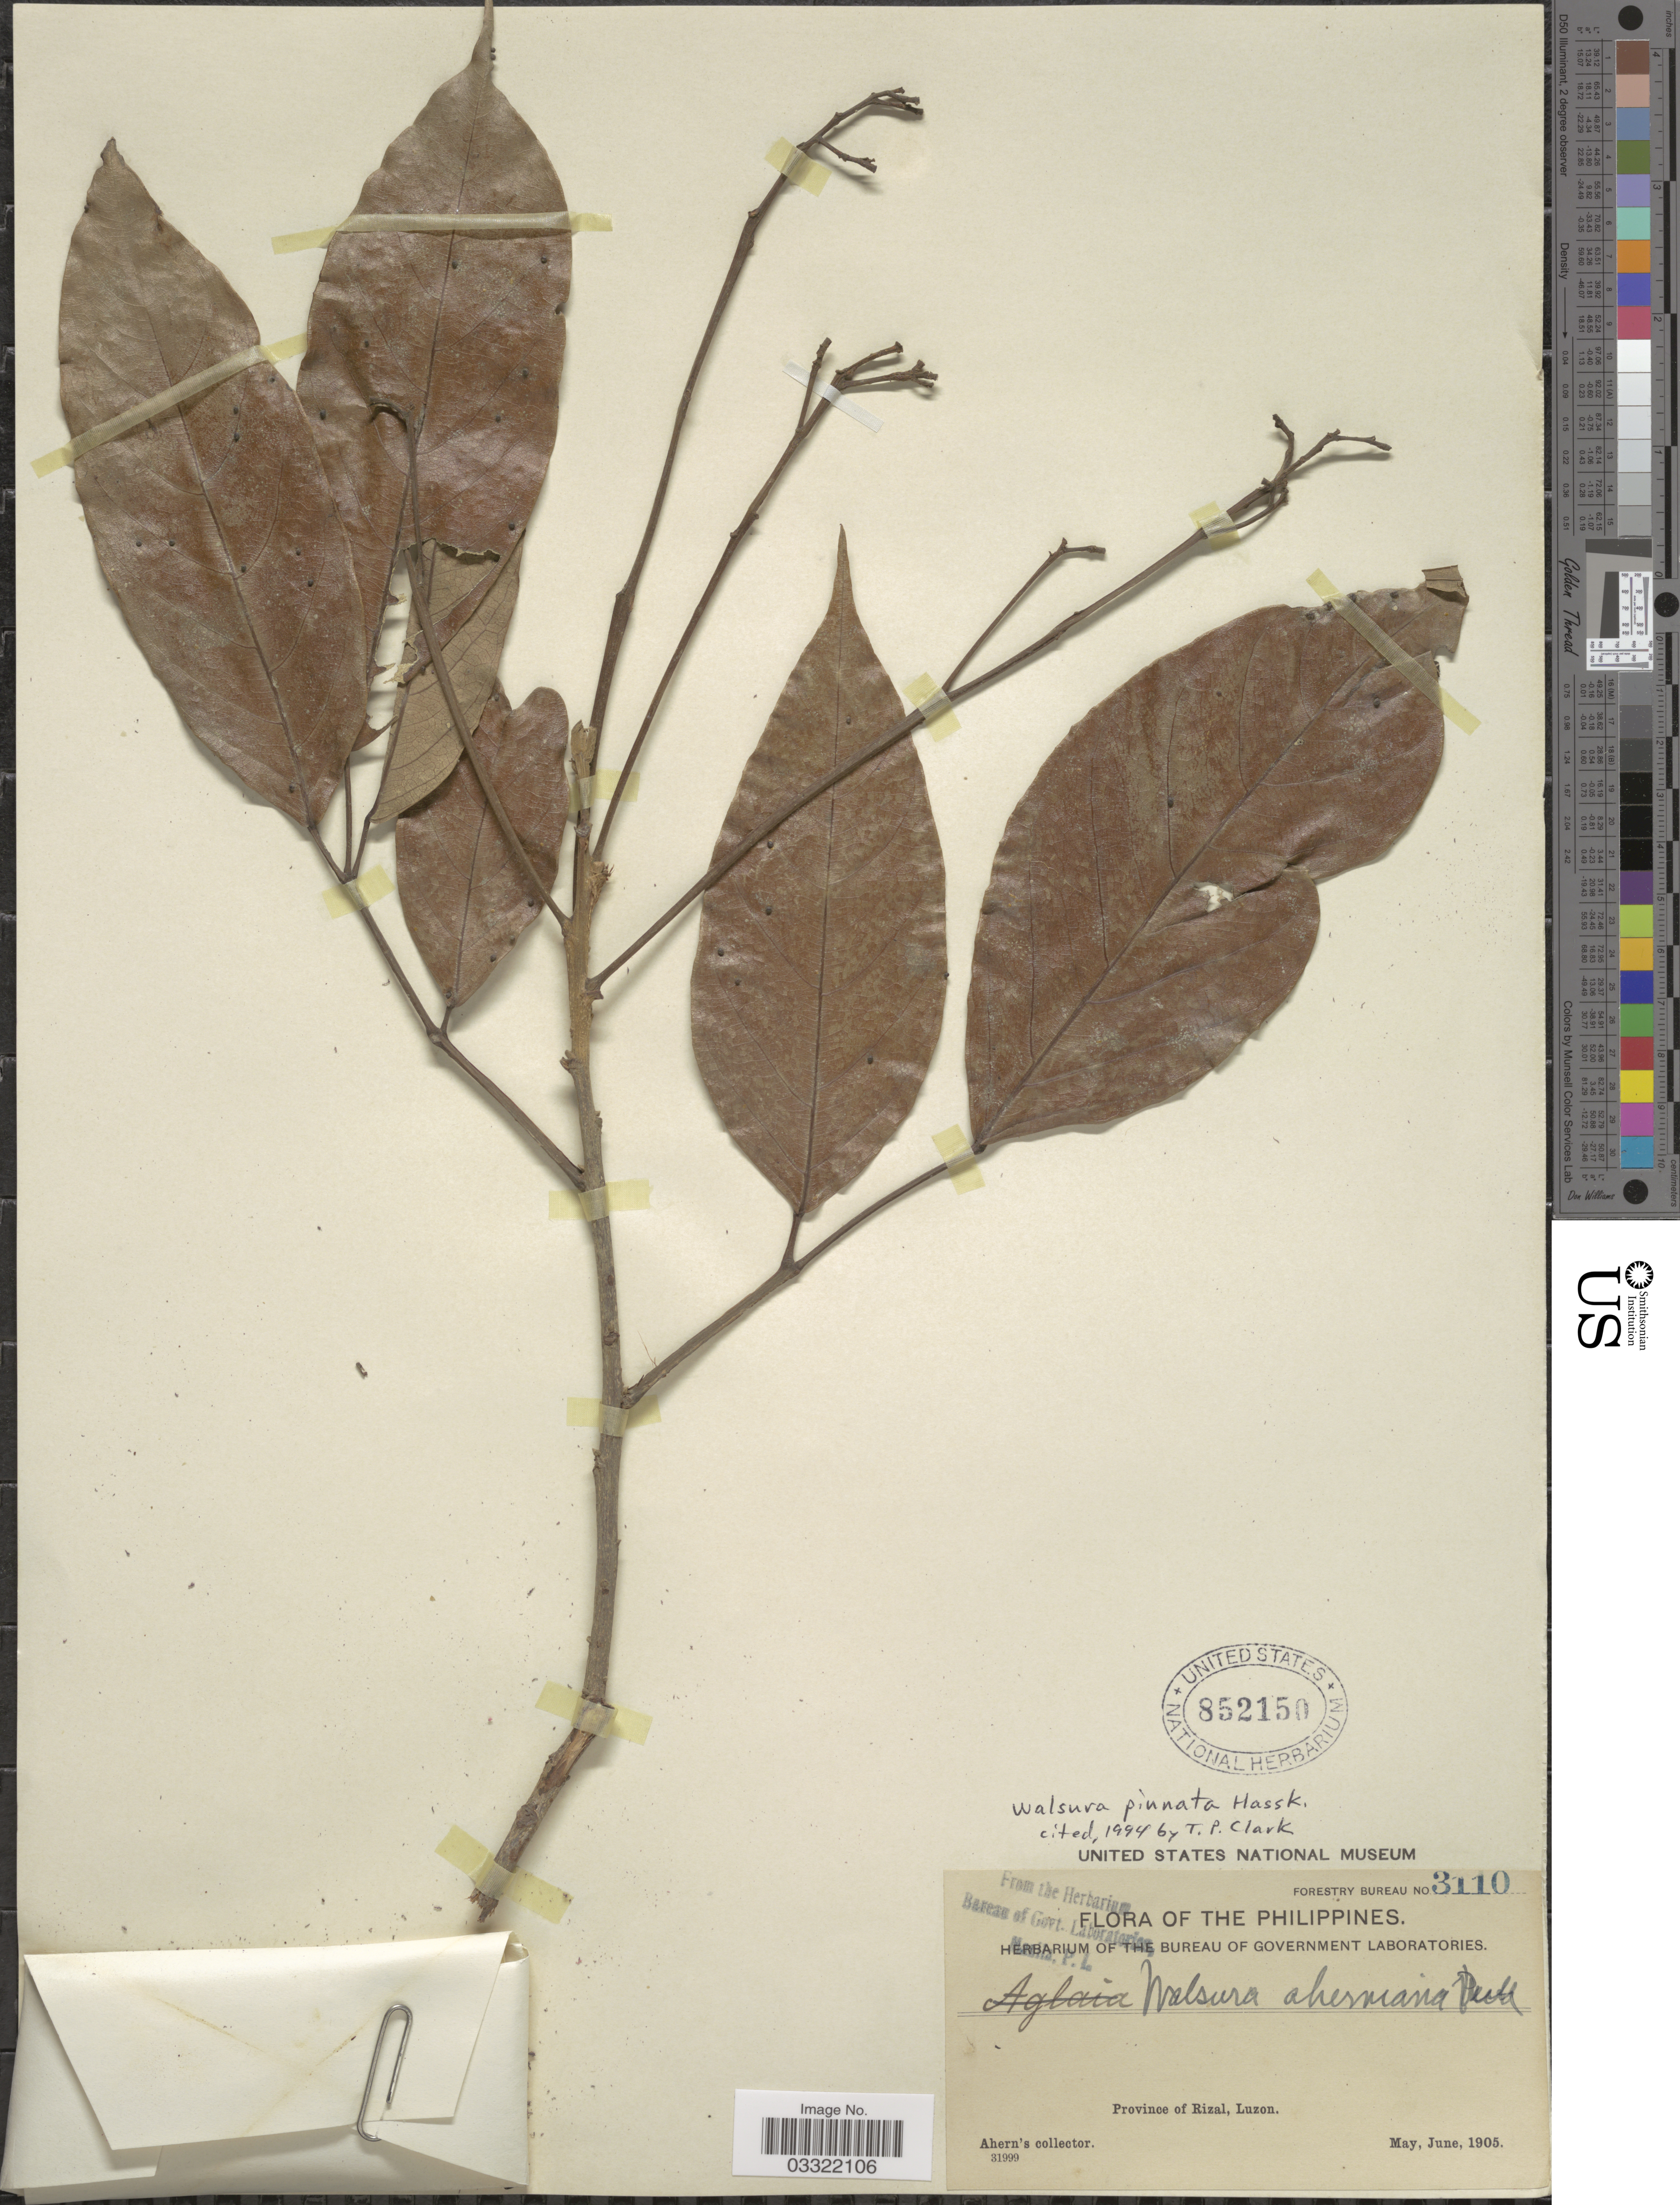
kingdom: Plantae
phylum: Tracheophyta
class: Magnoliopsida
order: Sapindales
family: Meliaceae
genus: Walsura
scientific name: Walsura pinnata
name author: Hassk.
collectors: Ahern's collector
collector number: Forestry Bureau 3110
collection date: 1905-05/1905-06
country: Philippines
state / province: Calabarzon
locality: Province of Rizal, Luzon.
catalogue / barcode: US 852150